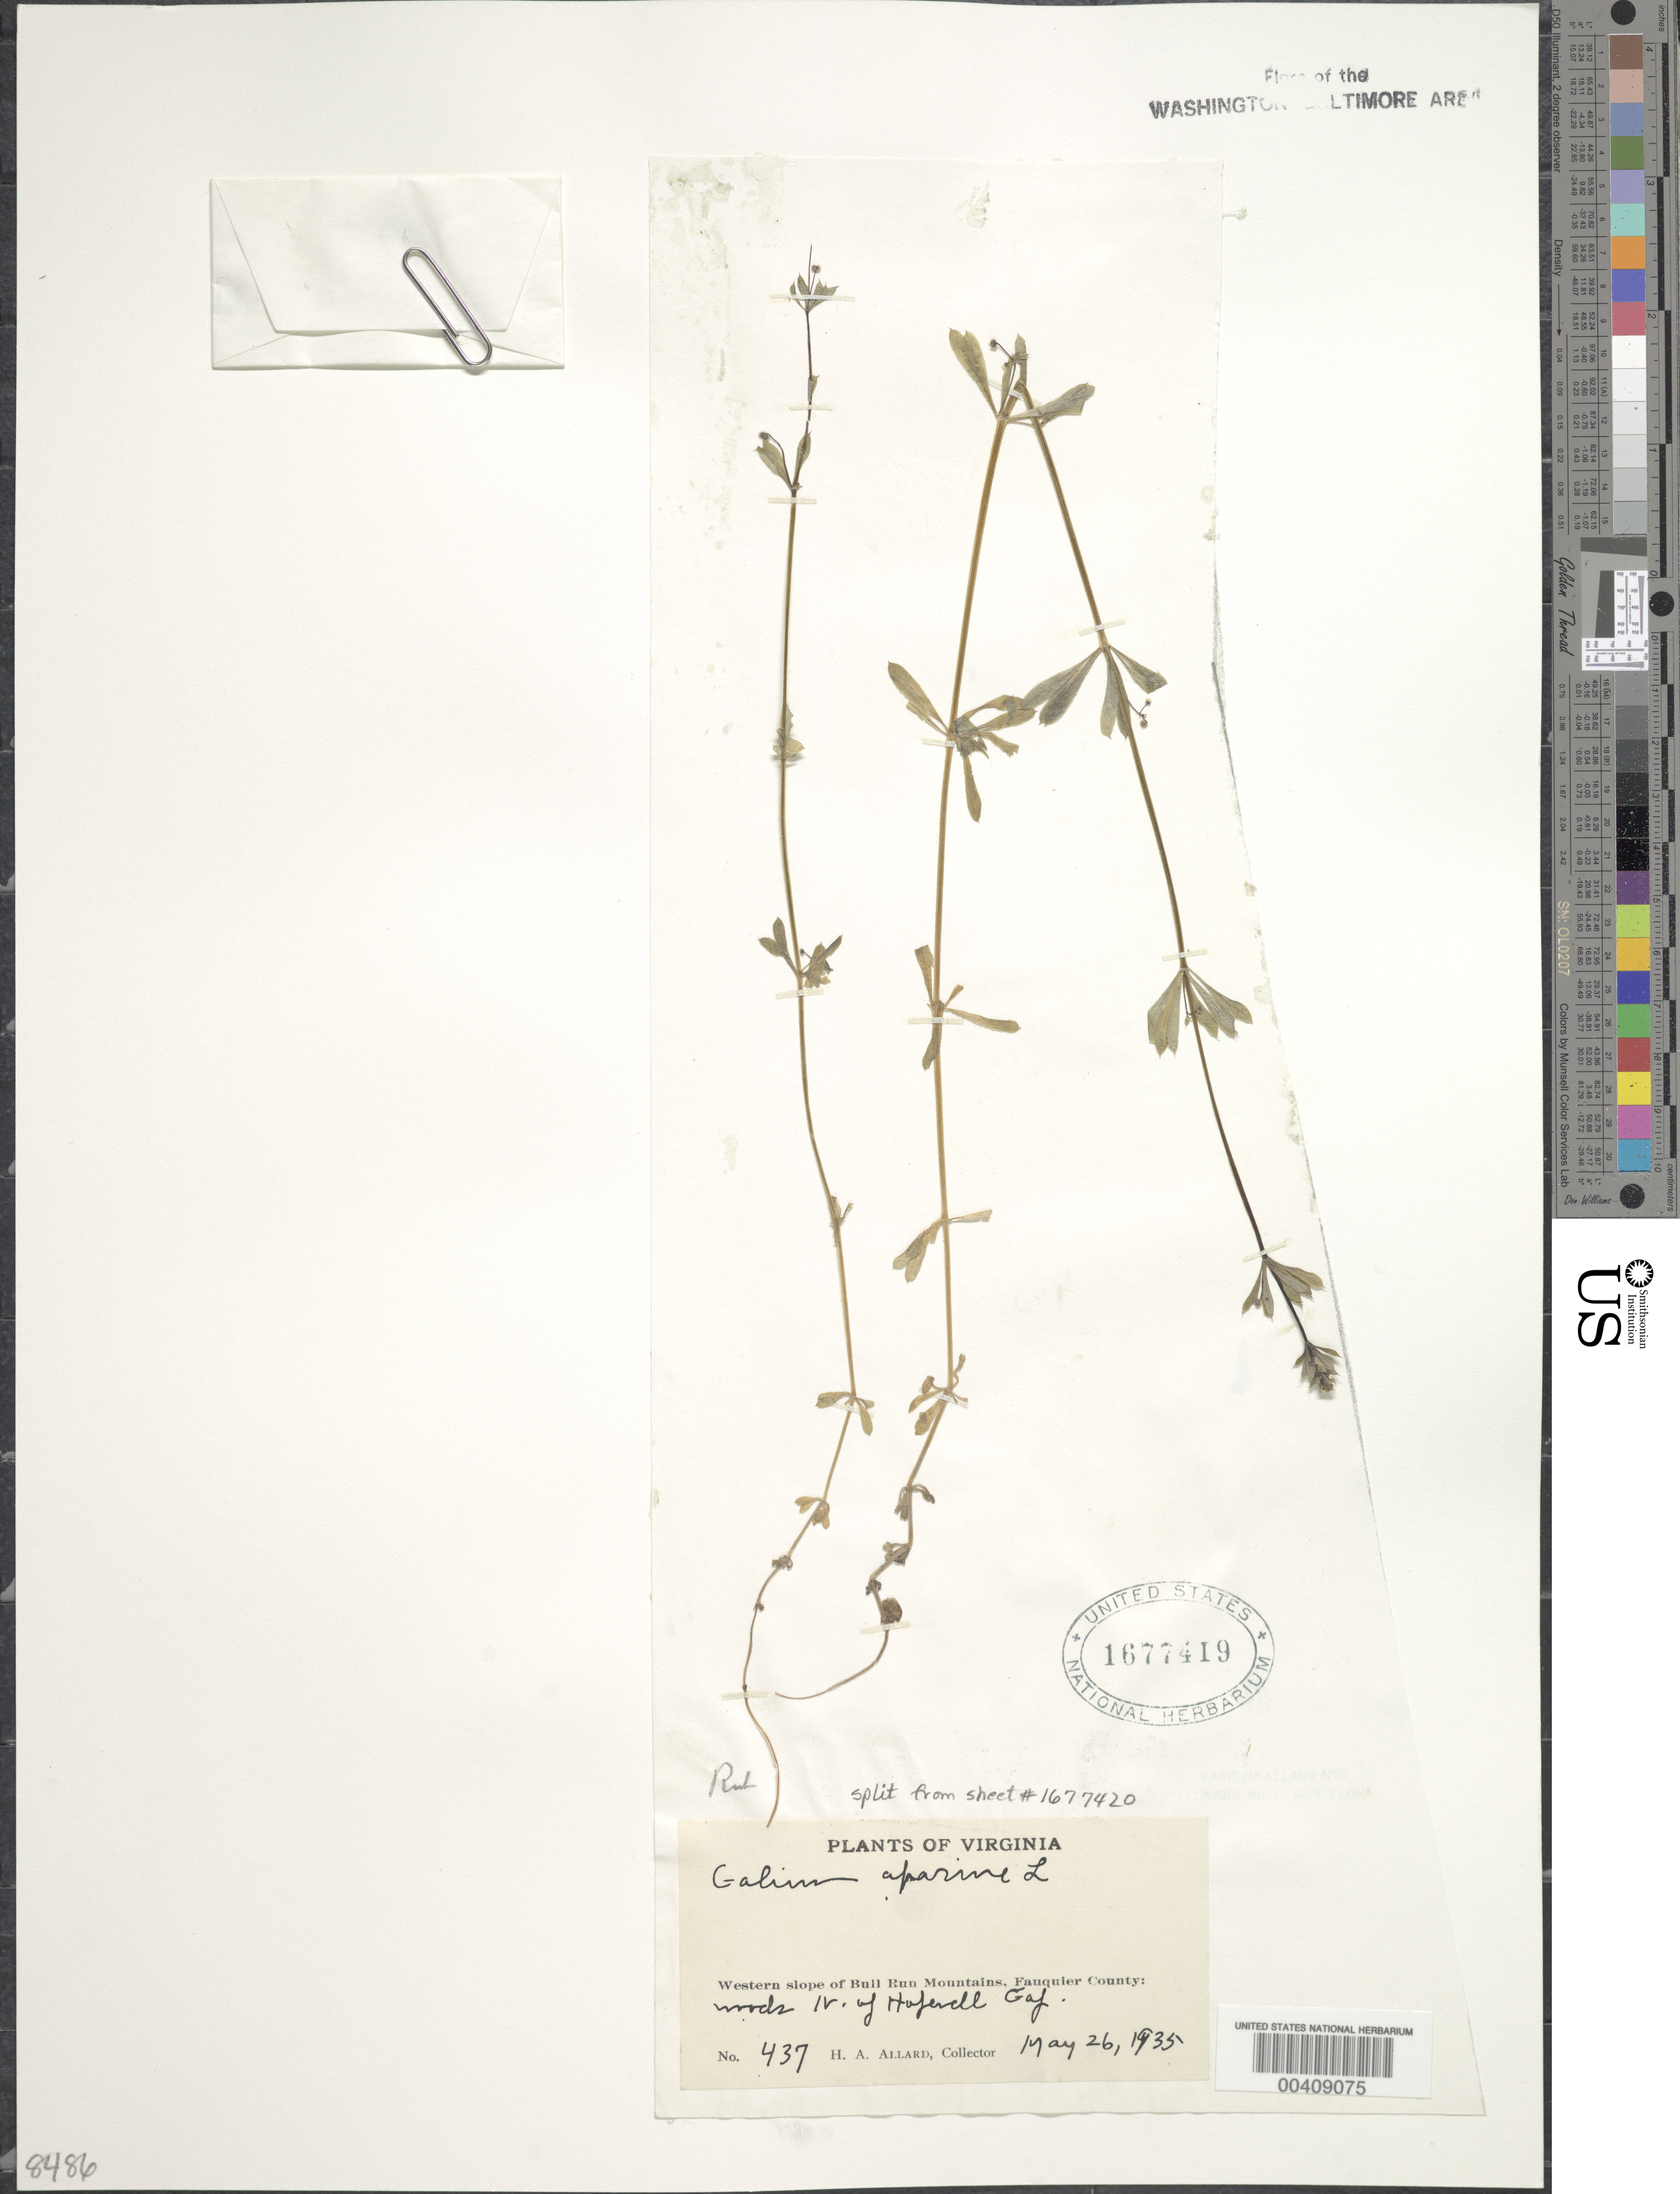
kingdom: Plantae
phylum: Tracheophyta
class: Magnoliopsida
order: Gentianales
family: Rubiaceae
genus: Galium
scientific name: Galium aparine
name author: L.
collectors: H. A. Allard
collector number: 437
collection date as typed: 26 May 1935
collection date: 1935-05-26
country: United States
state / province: Virginia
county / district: Fauquier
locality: Hopewell Gap, west slope of Bull Run Mts.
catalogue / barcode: US 1677419